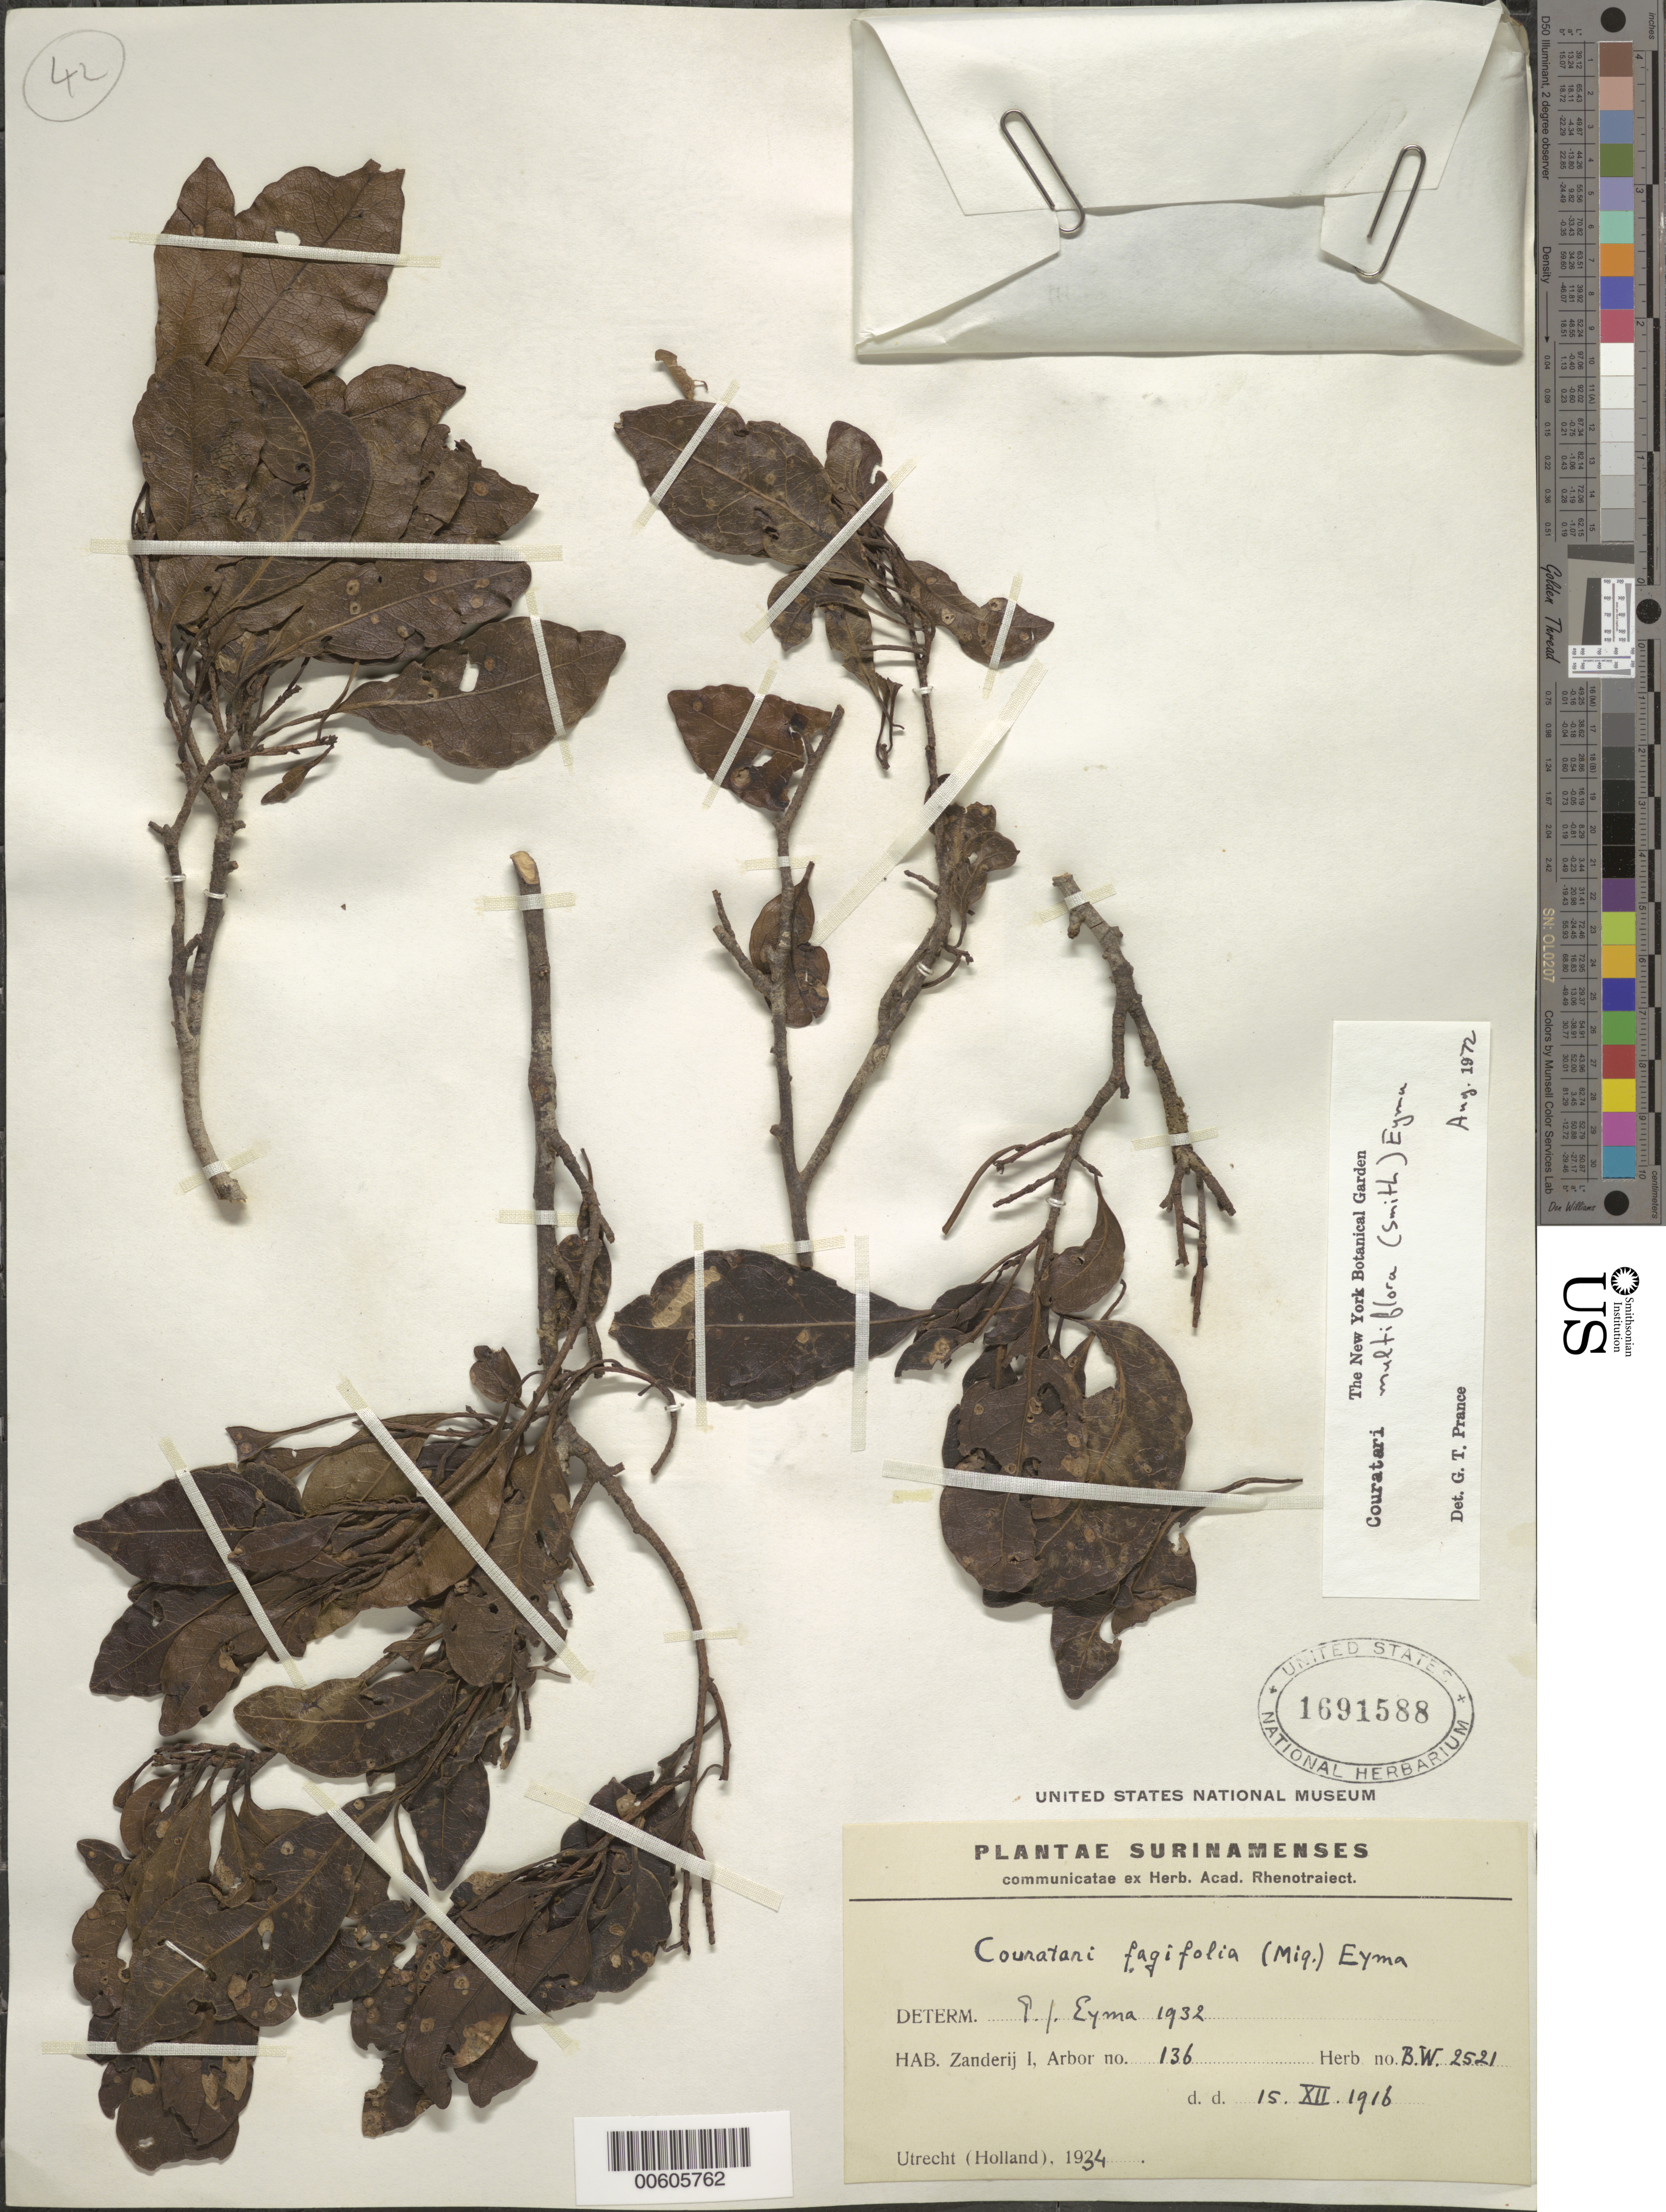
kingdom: Plantae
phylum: Tracheophyta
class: Magnoliopsida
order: Ericales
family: Lecythidaceae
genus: Couratari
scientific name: Couratari multiflora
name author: (Sm.) Eyma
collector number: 2521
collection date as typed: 15-Dec-16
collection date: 1916-12-15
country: Suriname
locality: Zanderij I., Forest Reserve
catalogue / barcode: US 1691588